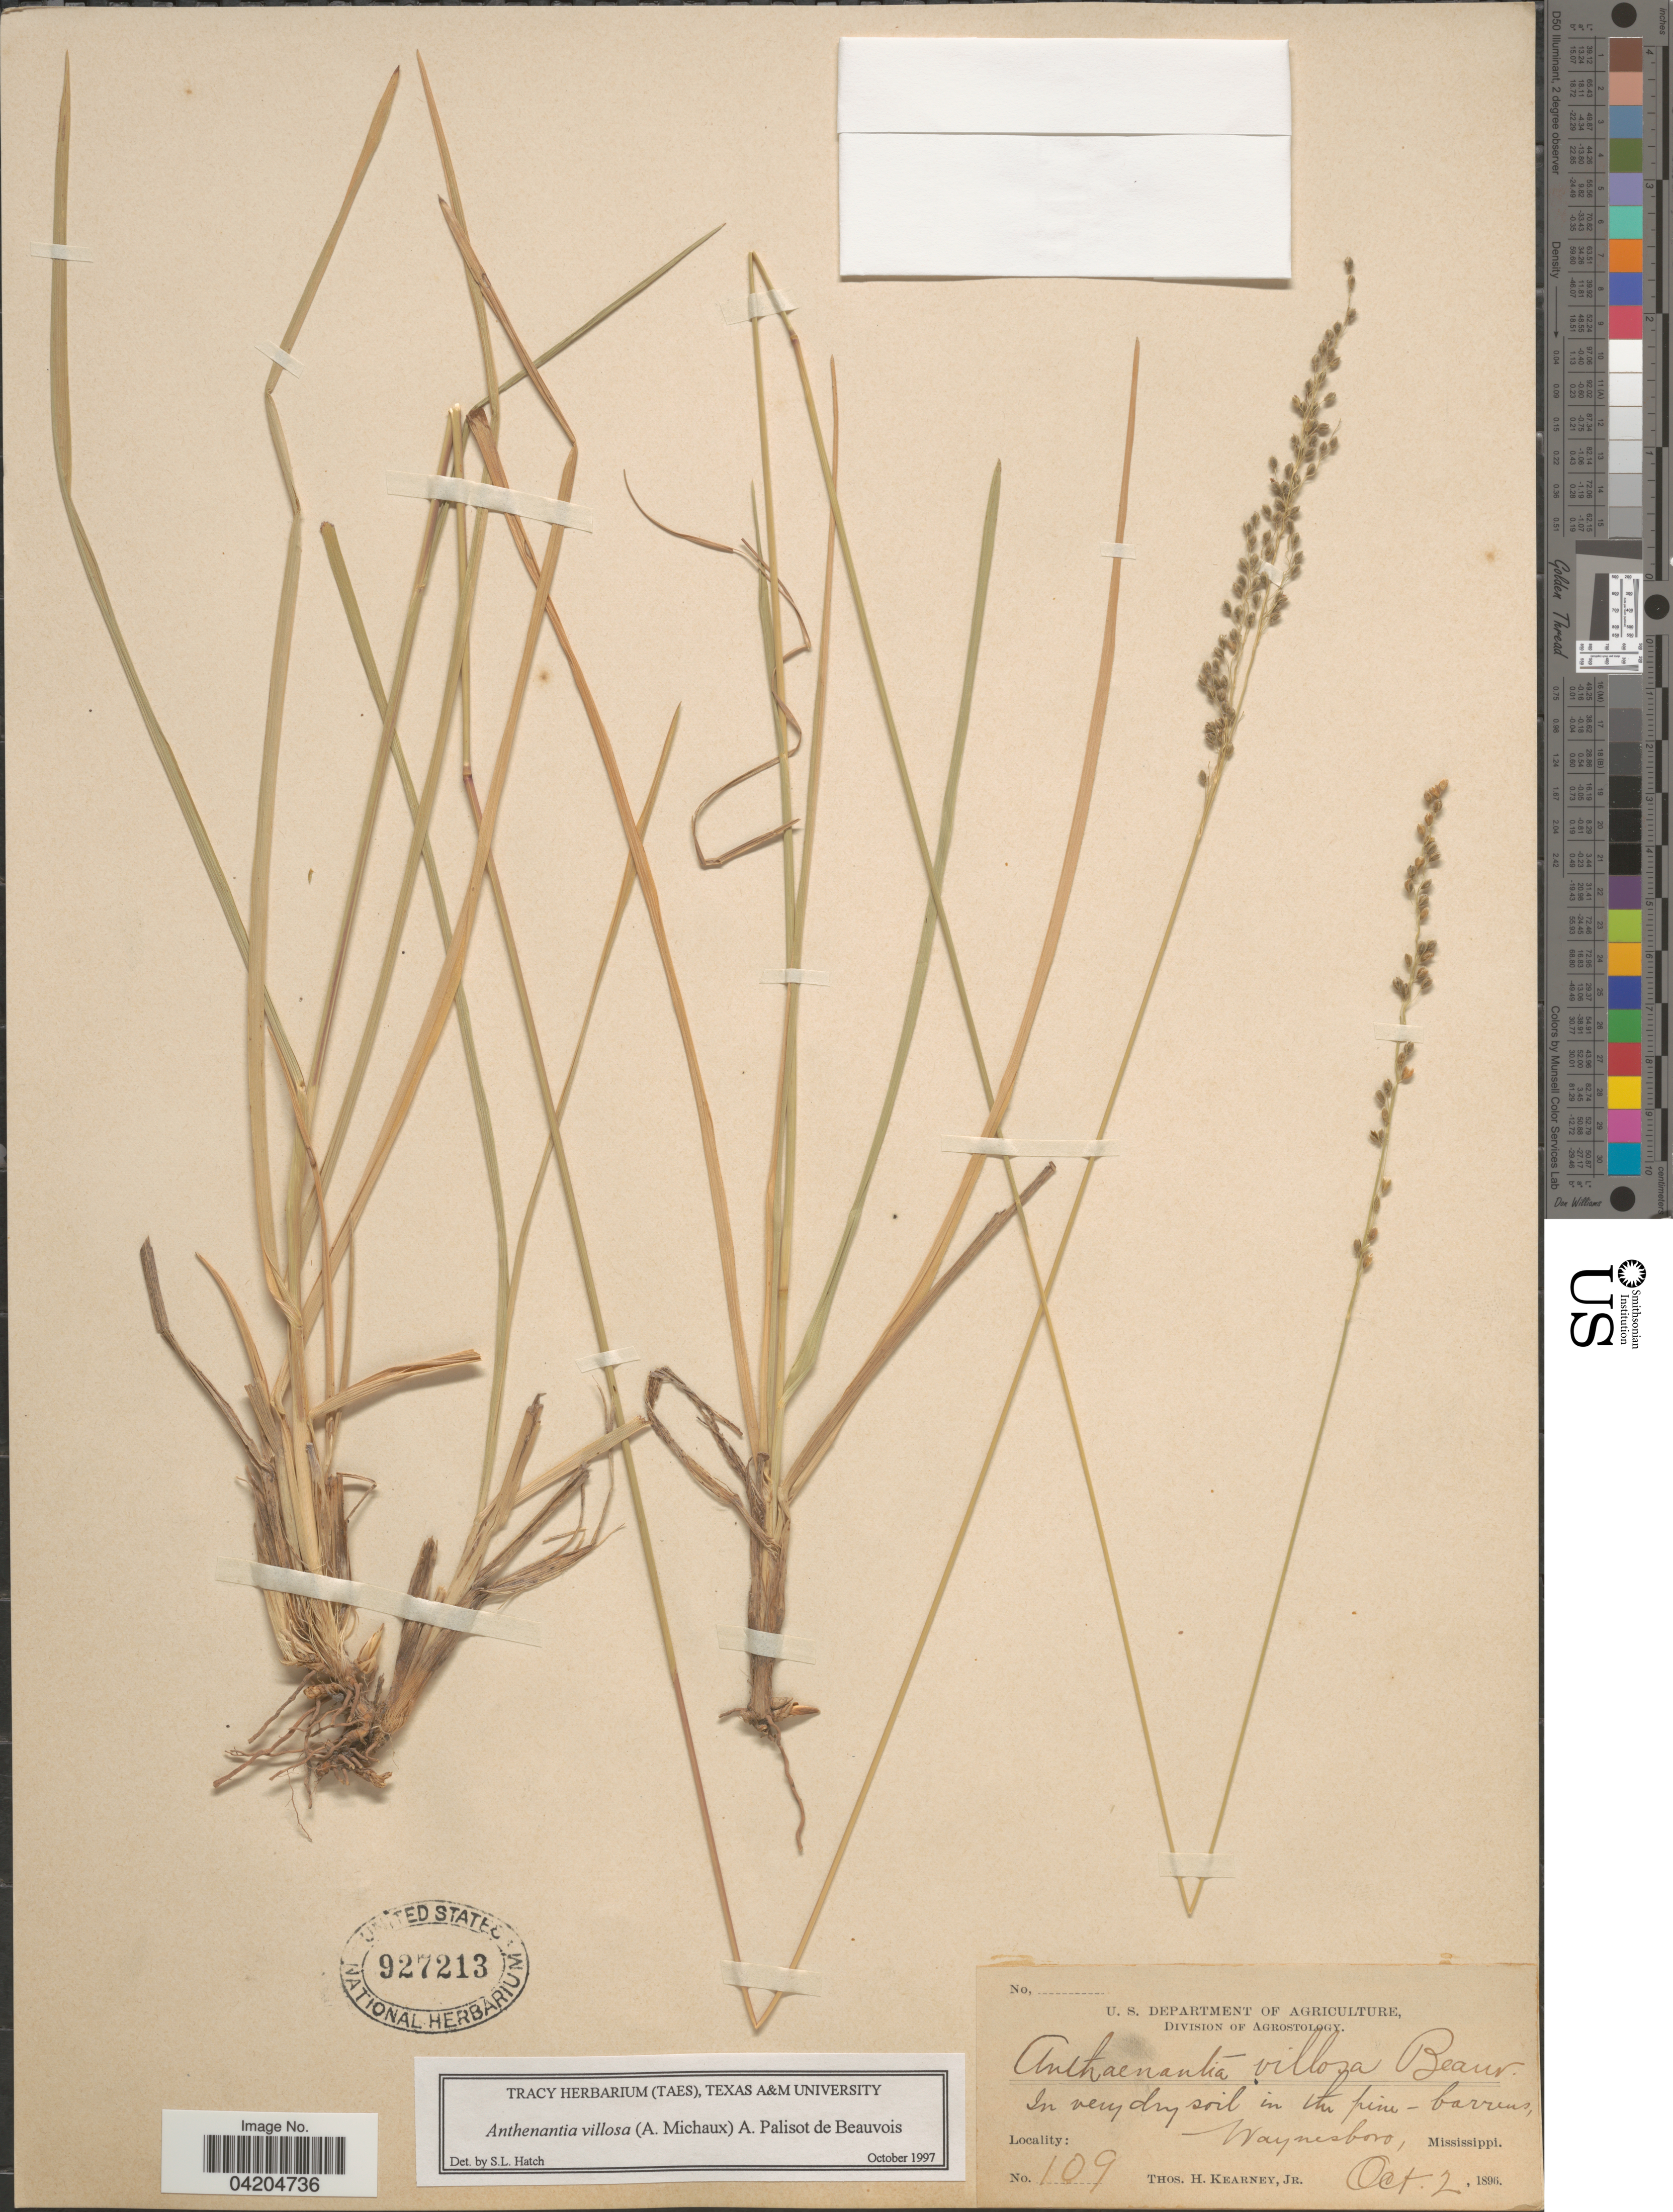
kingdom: Plantae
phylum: Tracheophyta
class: Liliopsida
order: Poales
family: Poaceae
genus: Anthaenantia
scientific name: Anthaenantia villosa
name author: (Michx.) P. Beauv.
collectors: T. H. Kearney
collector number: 109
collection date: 1896-10-02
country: United States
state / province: Mississippi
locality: Waynesboro.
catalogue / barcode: US 927213